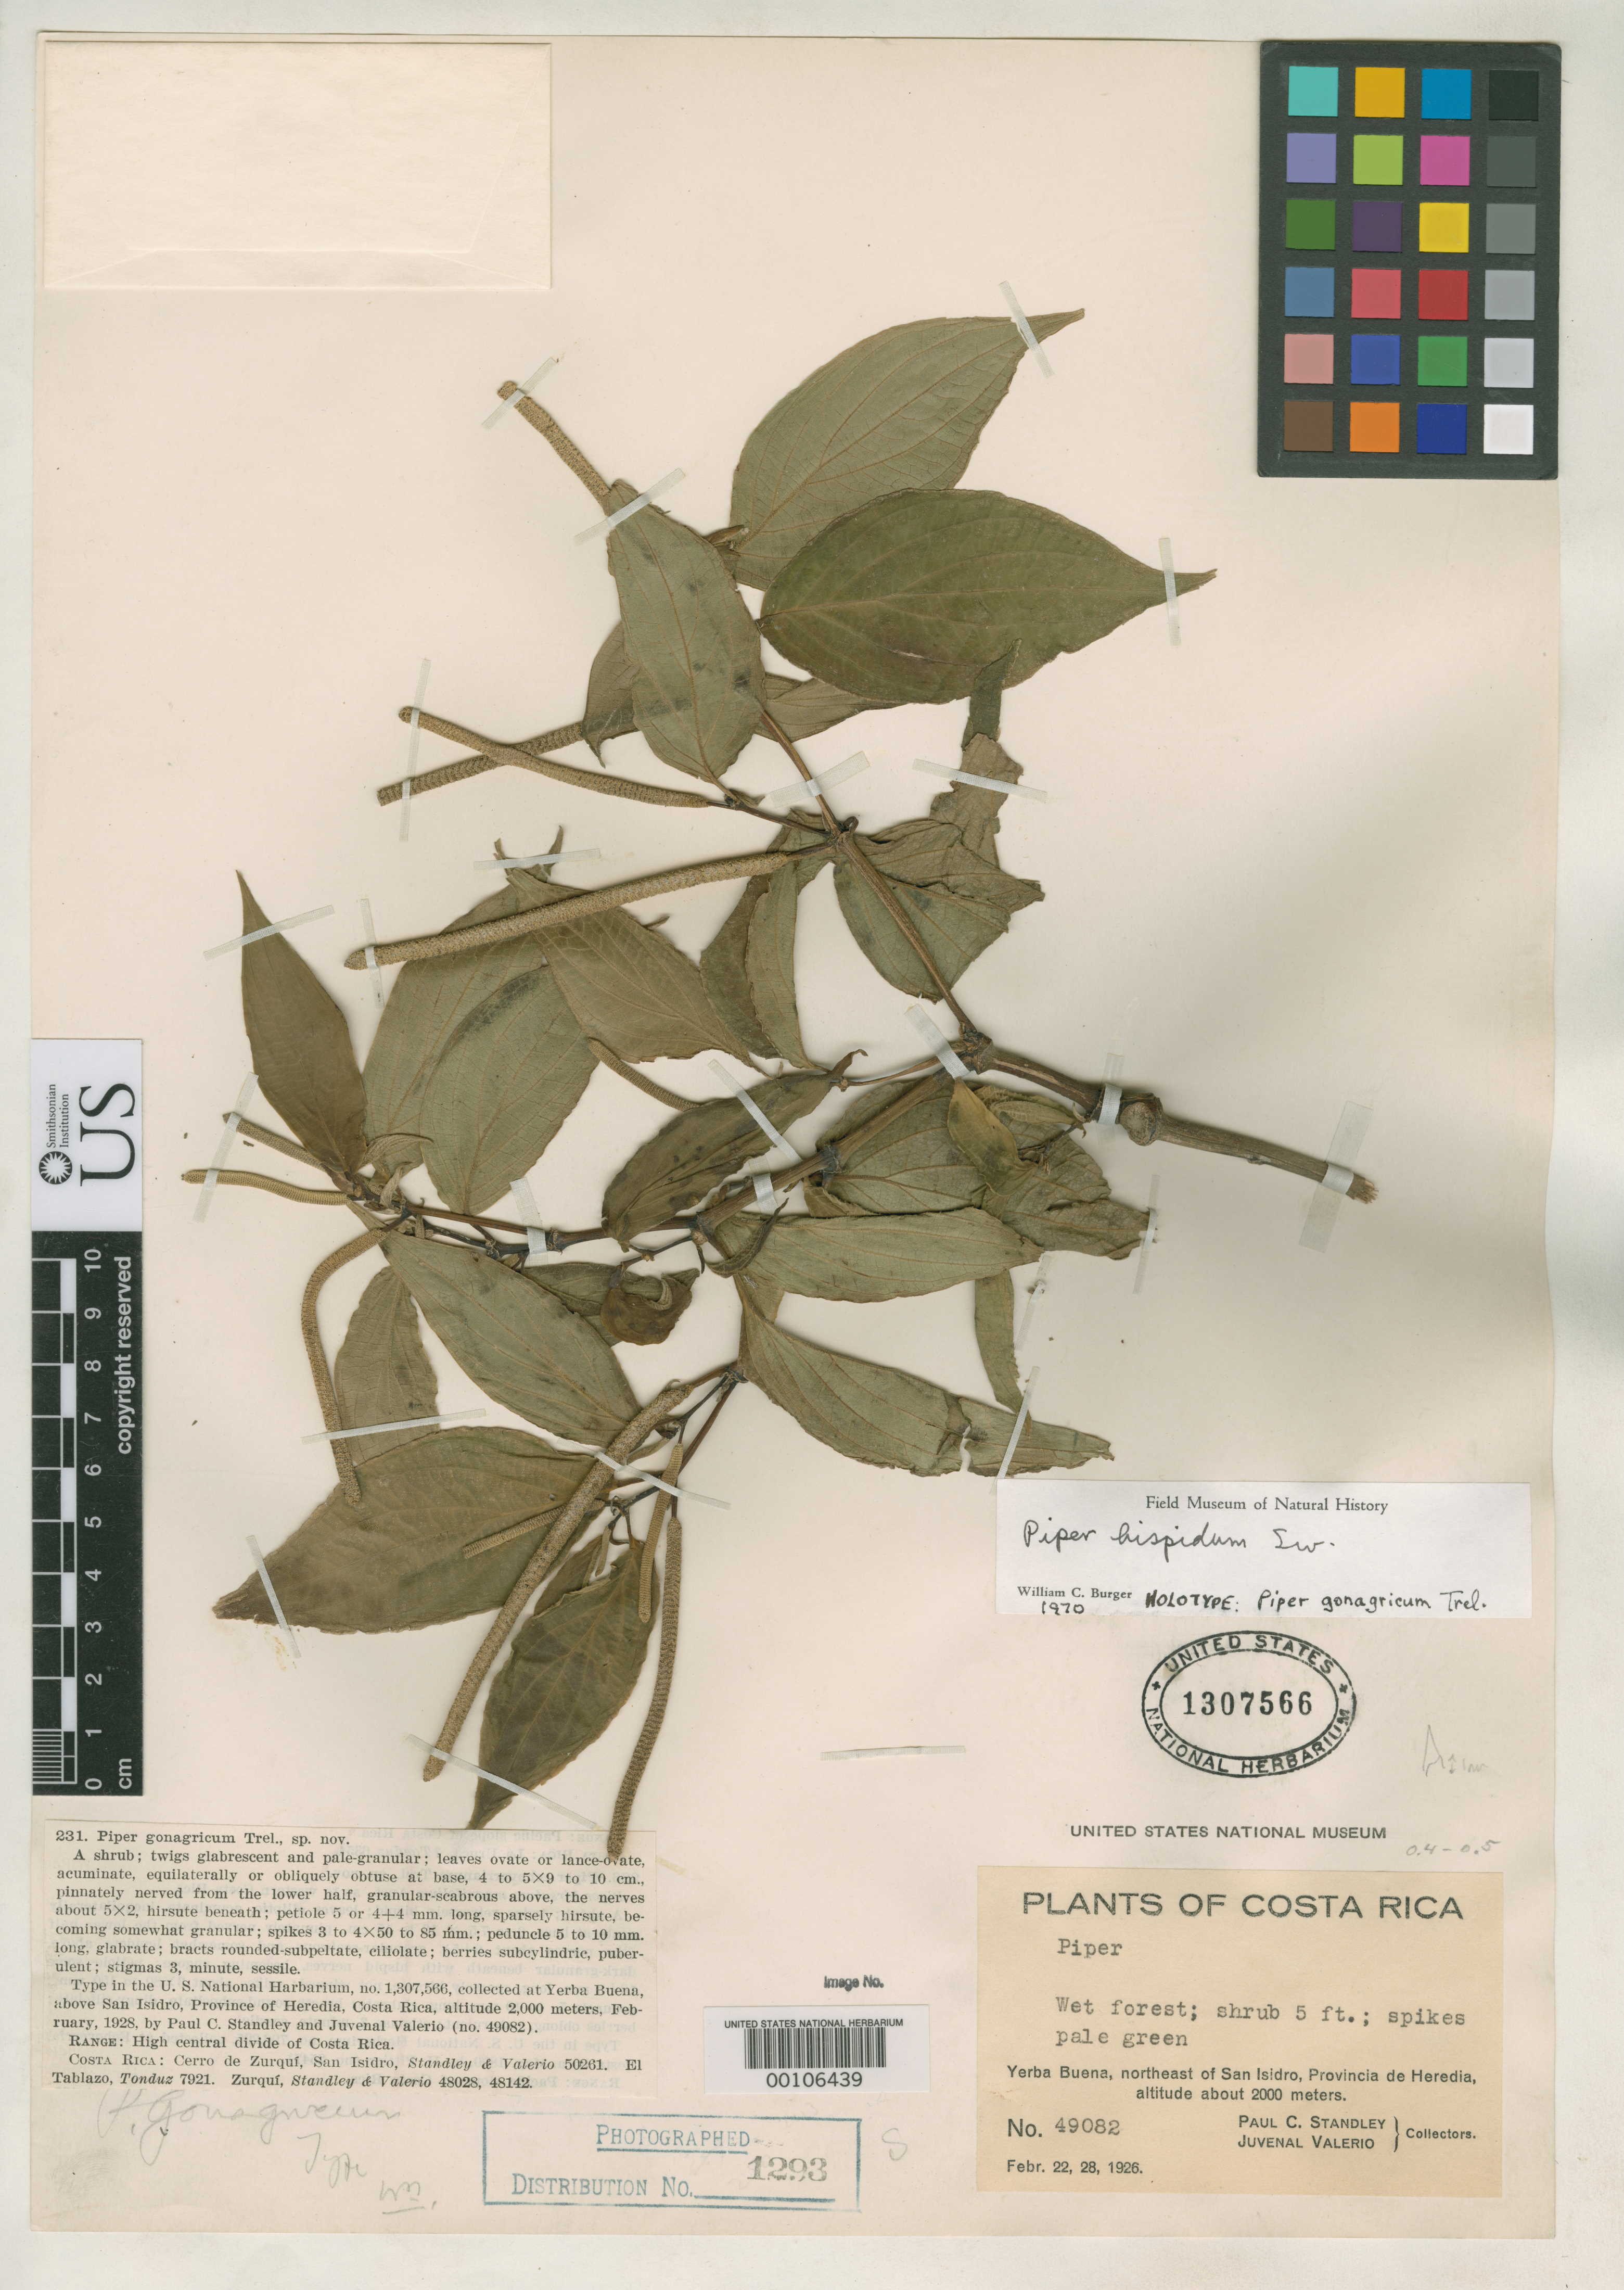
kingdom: Plantae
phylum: Tracheophyta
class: Magnoliopsida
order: Piperales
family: Piperaceae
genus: Piper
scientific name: Piper gonagricum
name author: Trel.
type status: Holotype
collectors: P. C. Standley & J. Valerio R.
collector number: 49082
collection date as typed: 22 Feb 1926 or 28 Feb 1926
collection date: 1926-02-22 or 1926-02-28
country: Costa Rica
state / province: Heredia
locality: Yerba Buena, NE of San Isidro.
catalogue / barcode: US 1307566